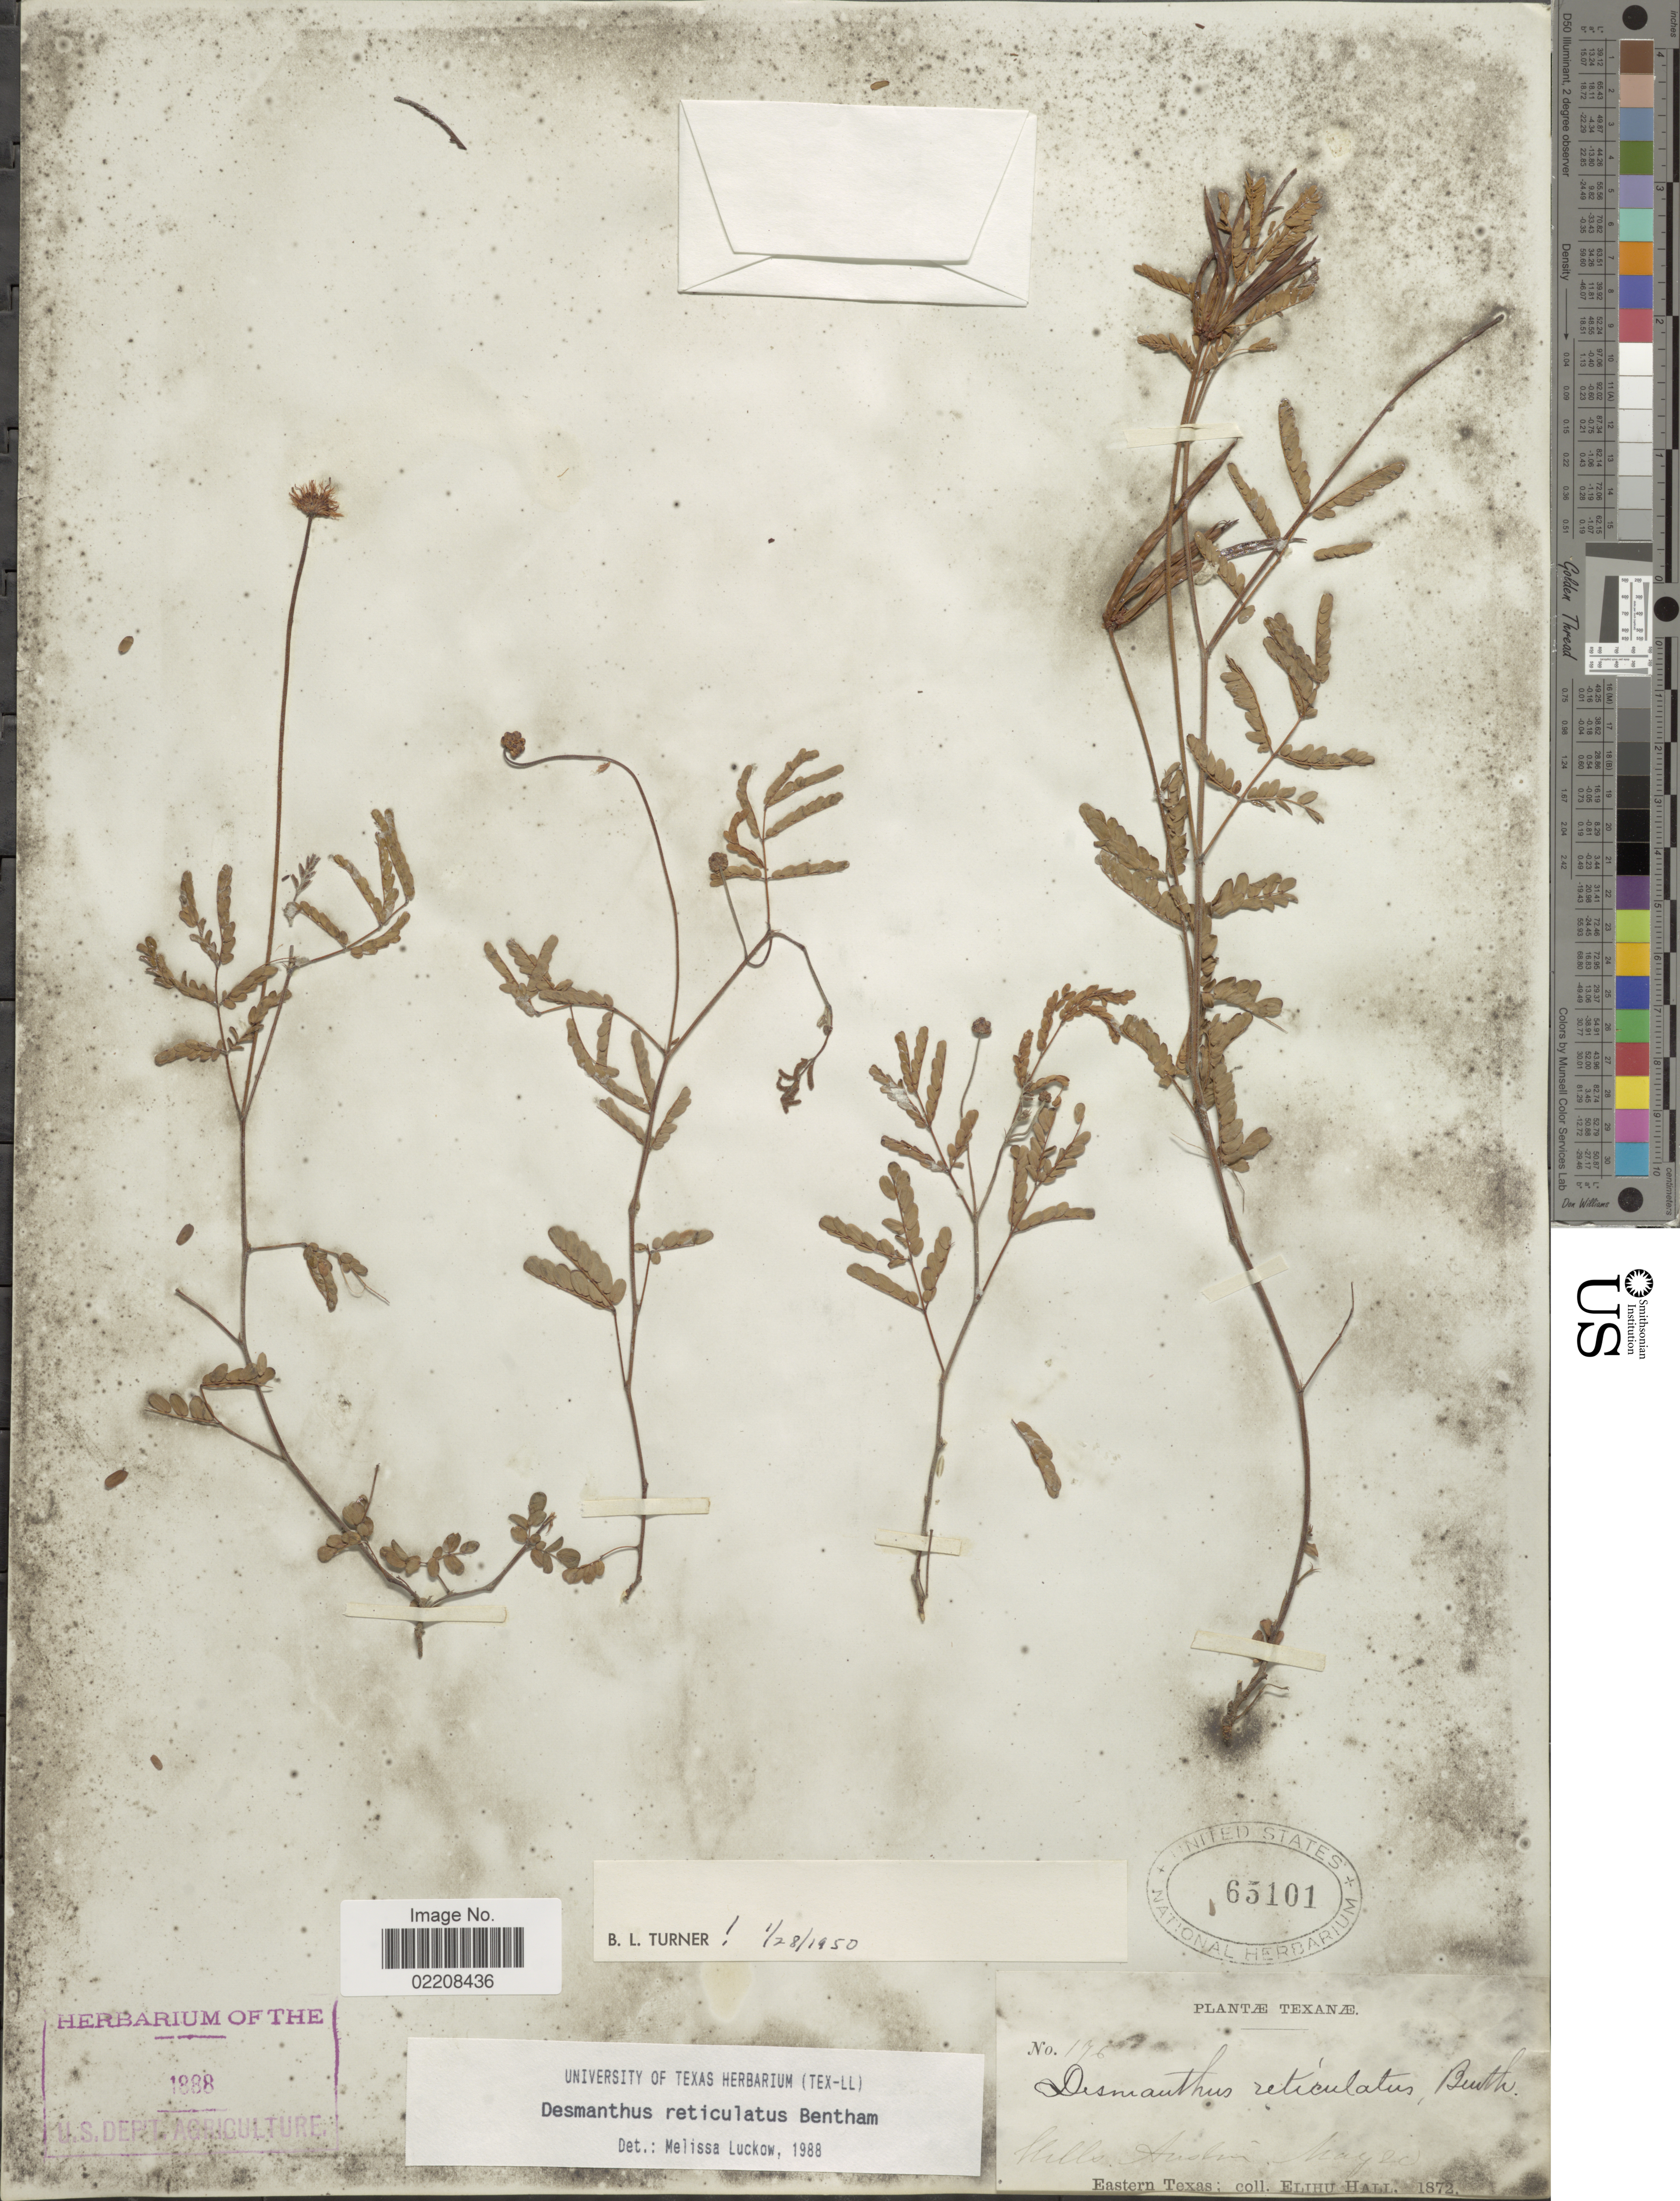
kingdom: Plantae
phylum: Tracheophyta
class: Magnoliopsida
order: Fabales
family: Fabaceae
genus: Desmanthus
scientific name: Desmanthus reticulatus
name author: Benth.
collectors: E. Hall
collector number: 176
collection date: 1872-05-20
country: United States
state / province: Texas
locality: Texanæ. Hills Austin. Eastern Texas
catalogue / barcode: US 65101